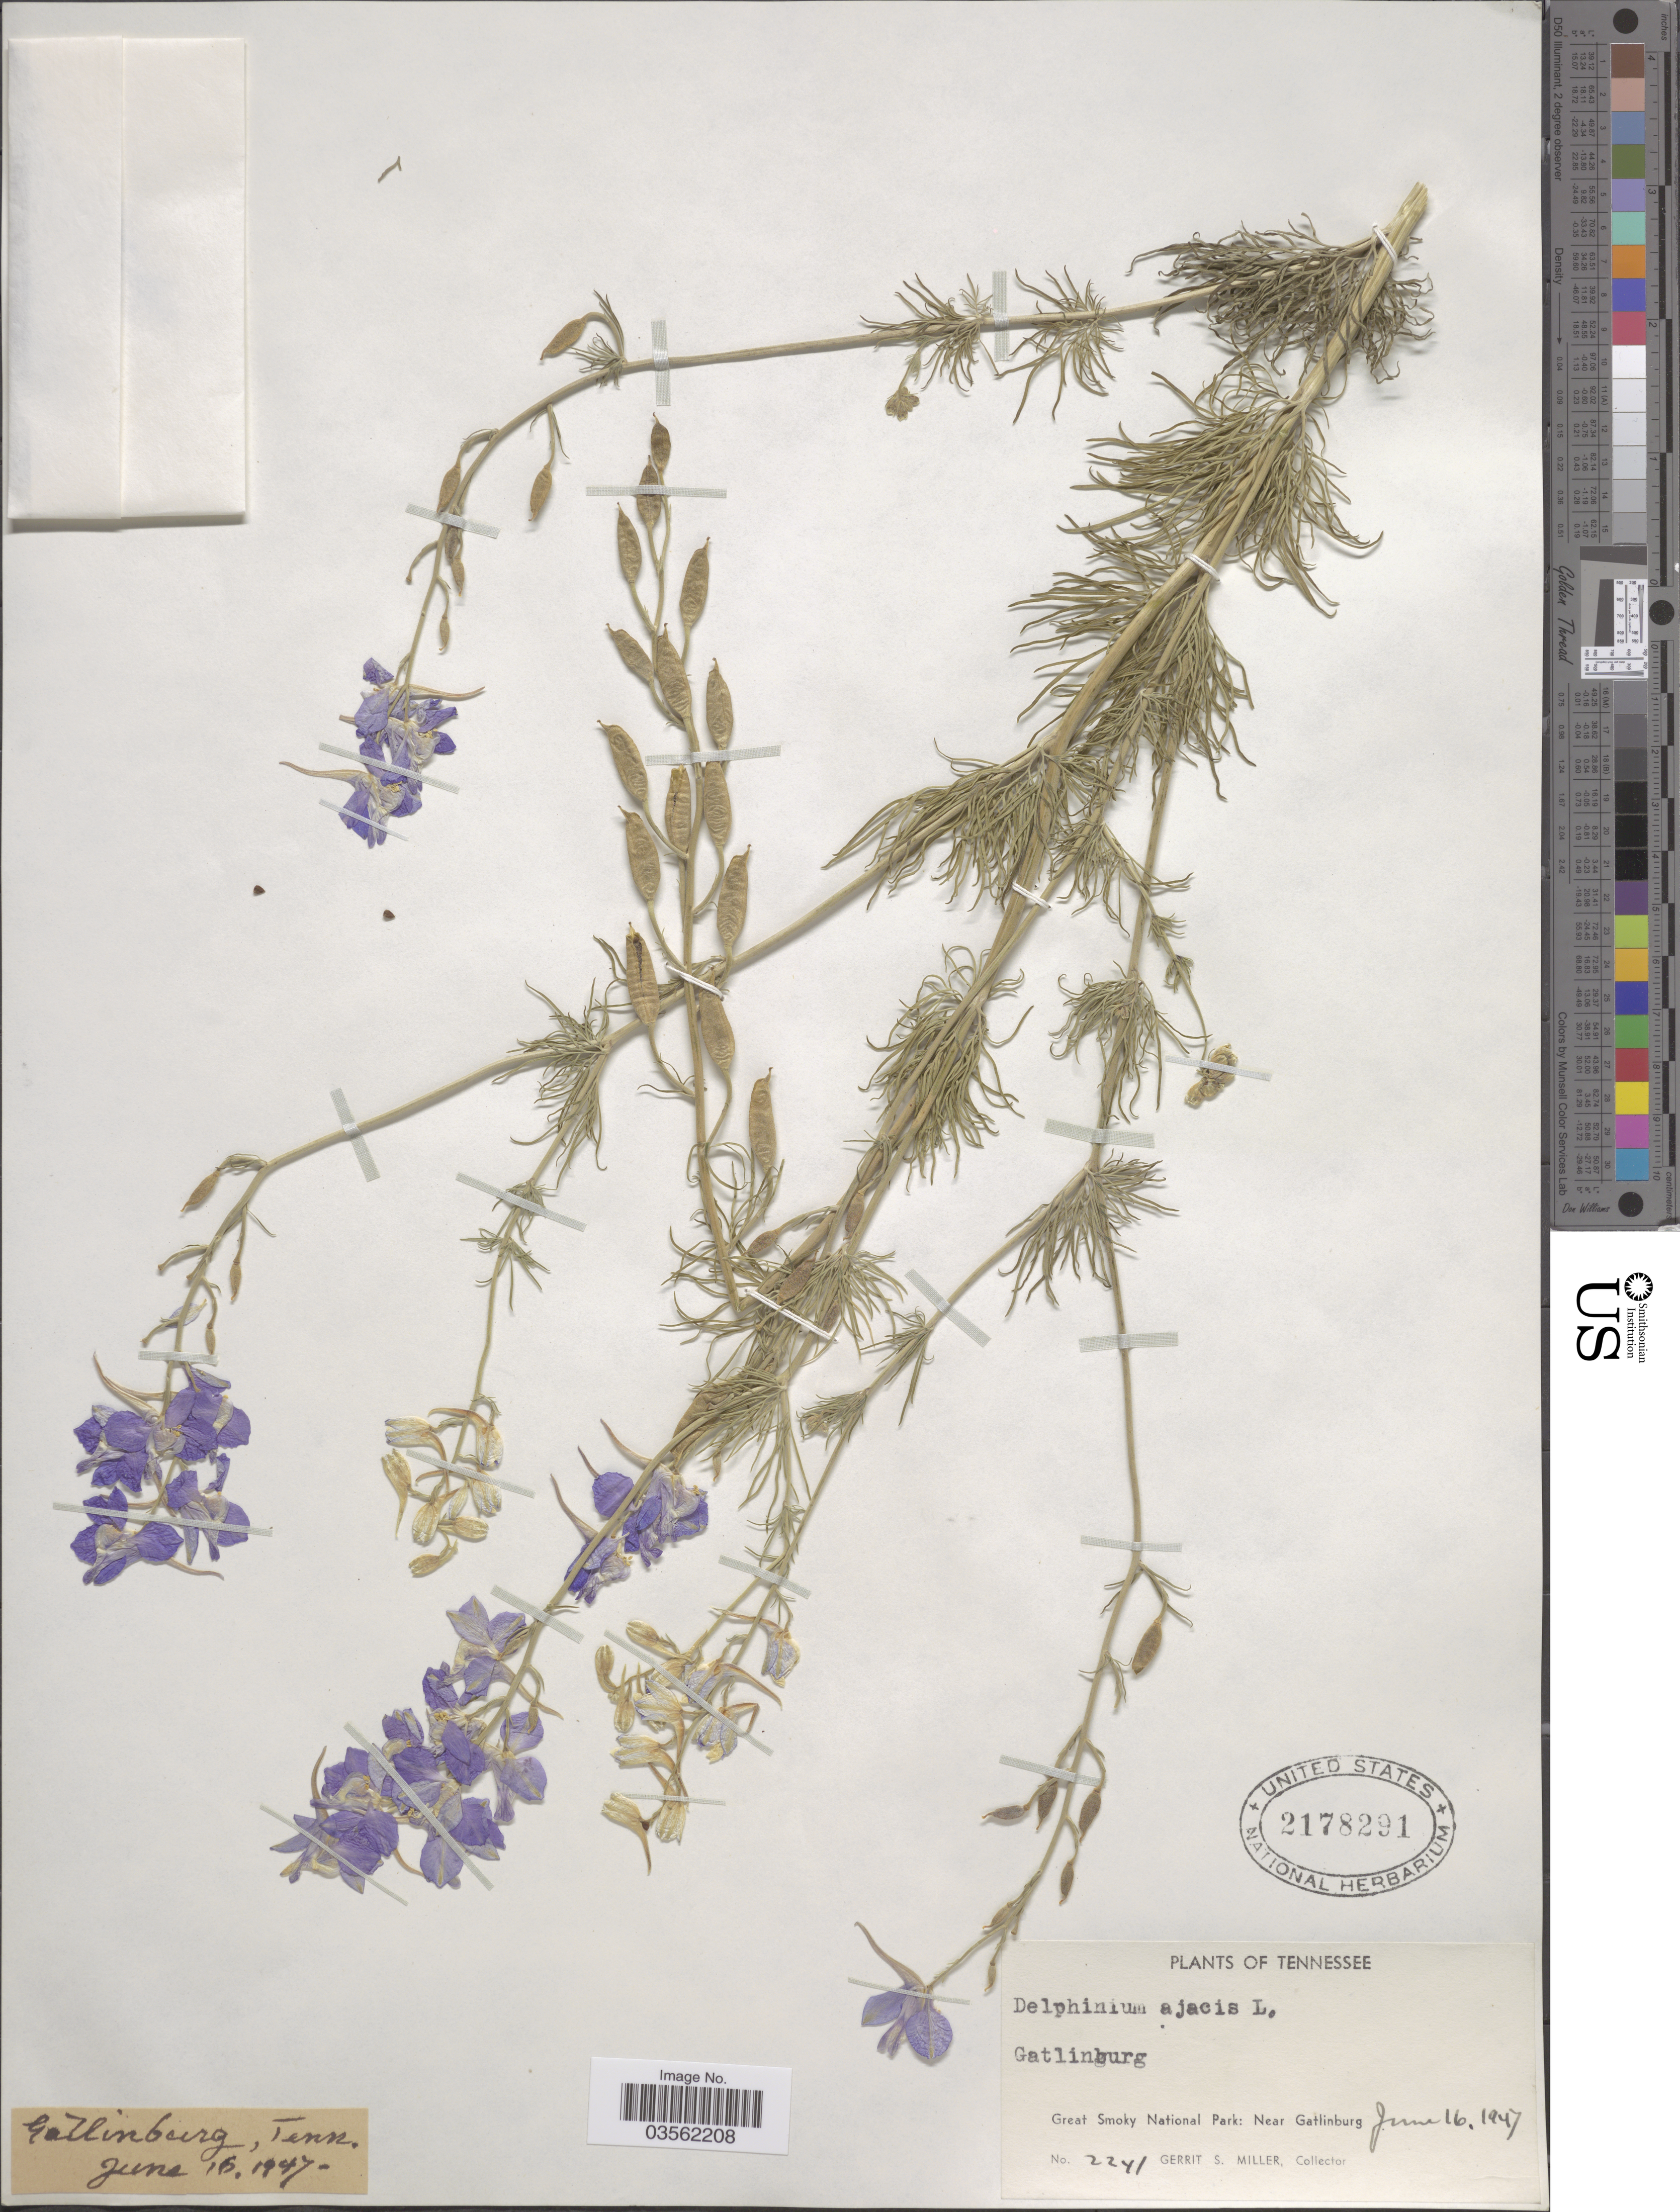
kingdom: Plantae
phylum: Tracheophyta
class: Magnoliopsida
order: Ranunculales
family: Ranunculaceae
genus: Delphinium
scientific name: Delphinium ajacis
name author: L.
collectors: G. S. Miller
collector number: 2241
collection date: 1947-06-16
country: United States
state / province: Tennessee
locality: Gatlinburg. Great Smoky National Park: Near Gatlinburg.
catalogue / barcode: US 2178291